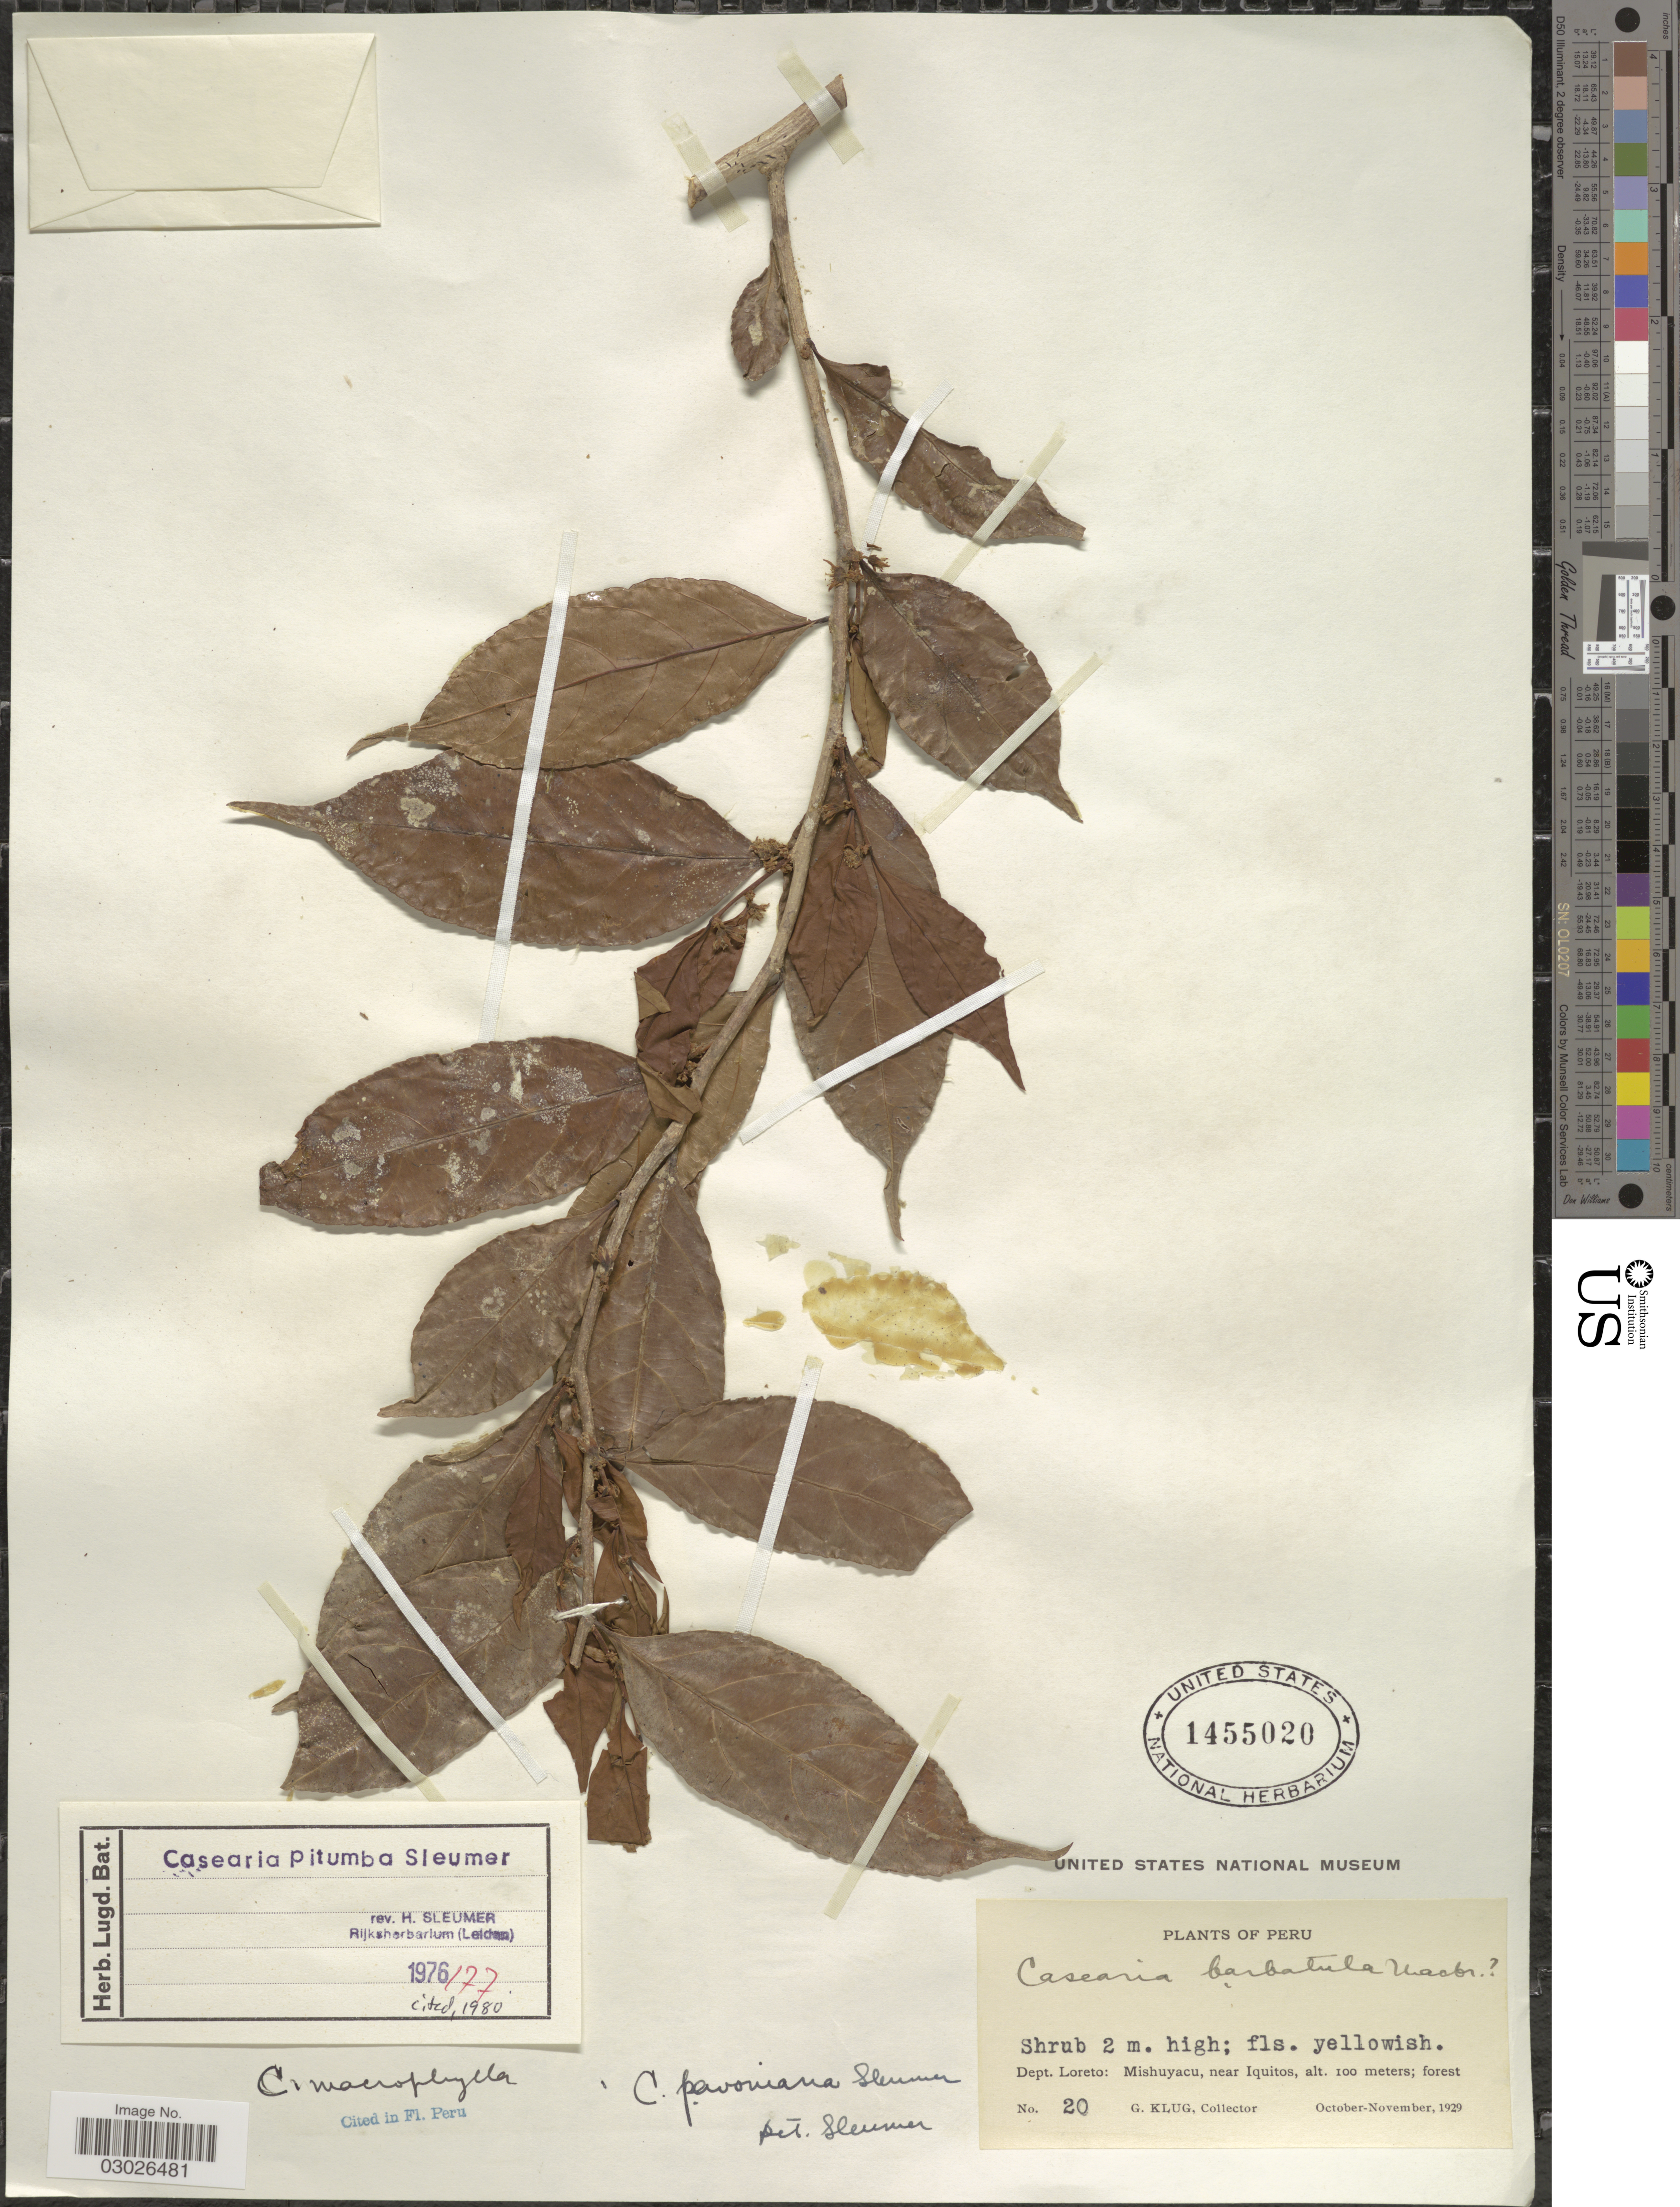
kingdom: Plantae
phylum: Tracheophyta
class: Magnoliopsida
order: Malpighiales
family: Salicaceae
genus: Casearia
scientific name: Casearia pitumba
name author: Sleumer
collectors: G. Klug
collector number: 20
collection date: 1929-10/1929-11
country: Peru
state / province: Loreto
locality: Dept. Loreto: Mishuyacu, near Iquitos.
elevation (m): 100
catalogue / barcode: US 1455020